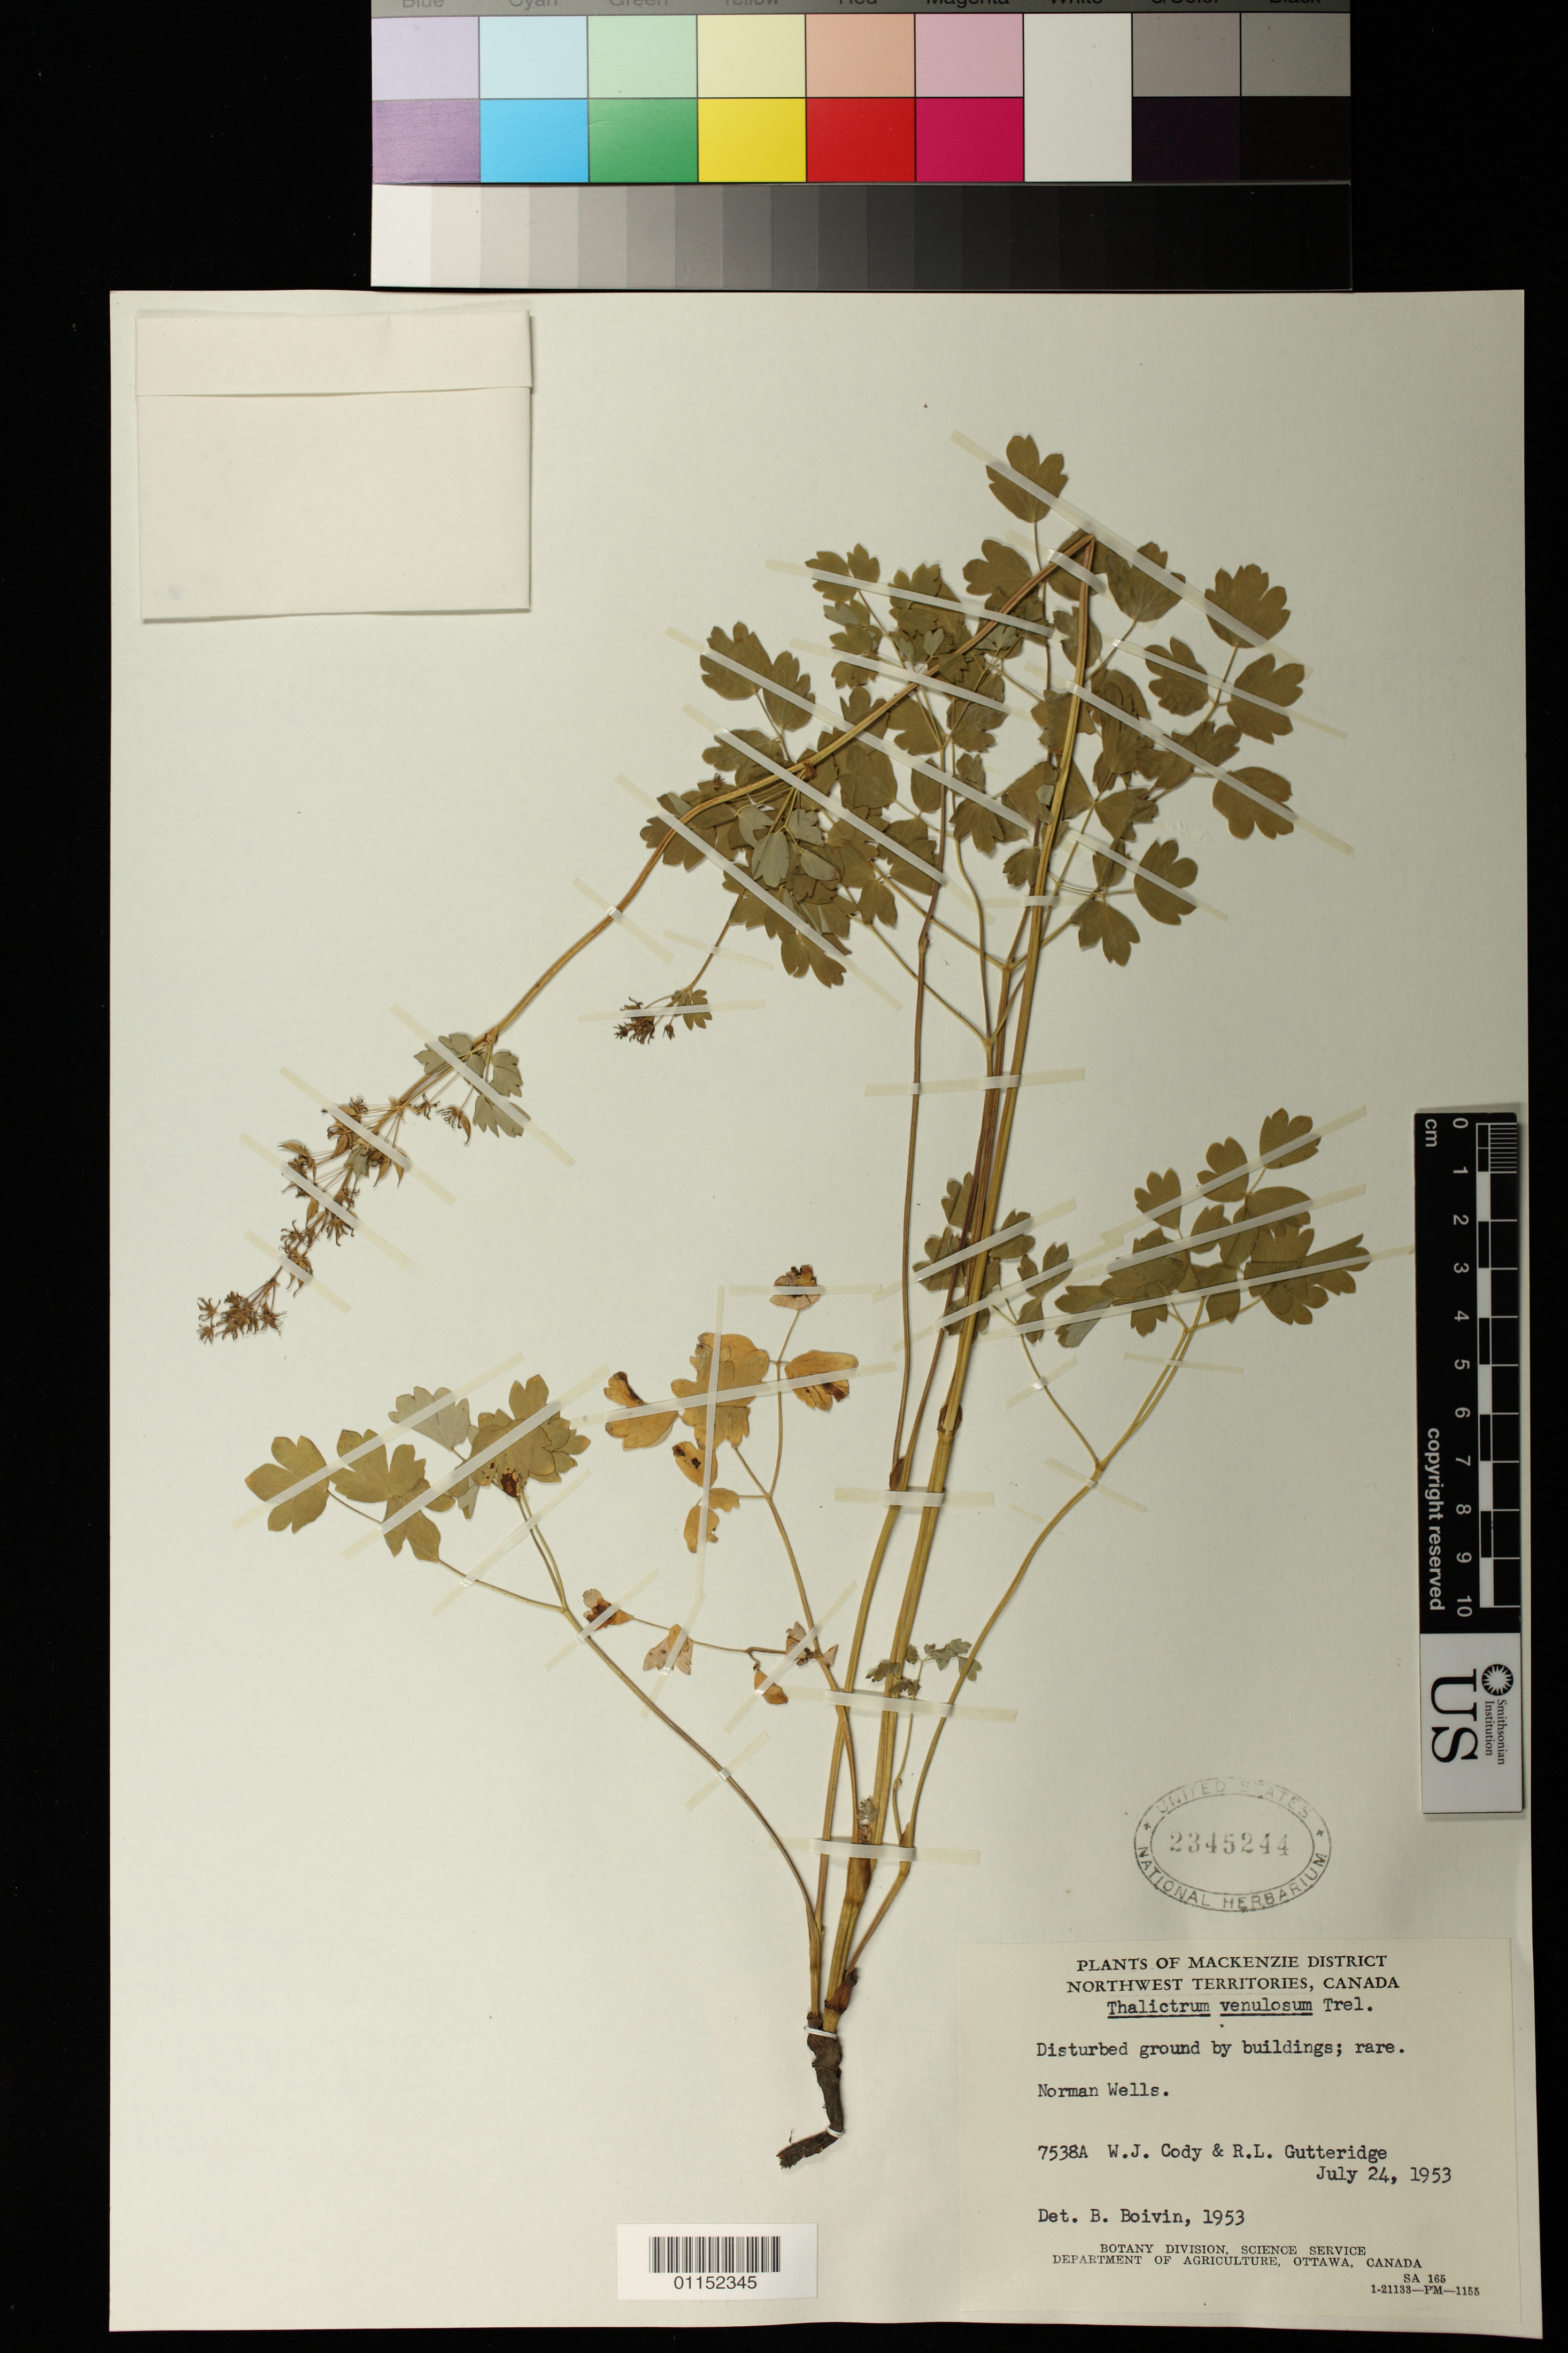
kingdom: Plantae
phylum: Tracheophyta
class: Magnoliopsida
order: Ranunculales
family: Ranunculaceae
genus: Thalictrum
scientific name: Thalictrum venulosum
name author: Trel.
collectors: W. Cody & R. Gutteridge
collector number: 7538A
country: Canada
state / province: Northwest Territories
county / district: Mackenzie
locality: Norman Wells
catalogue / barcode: US 2345244